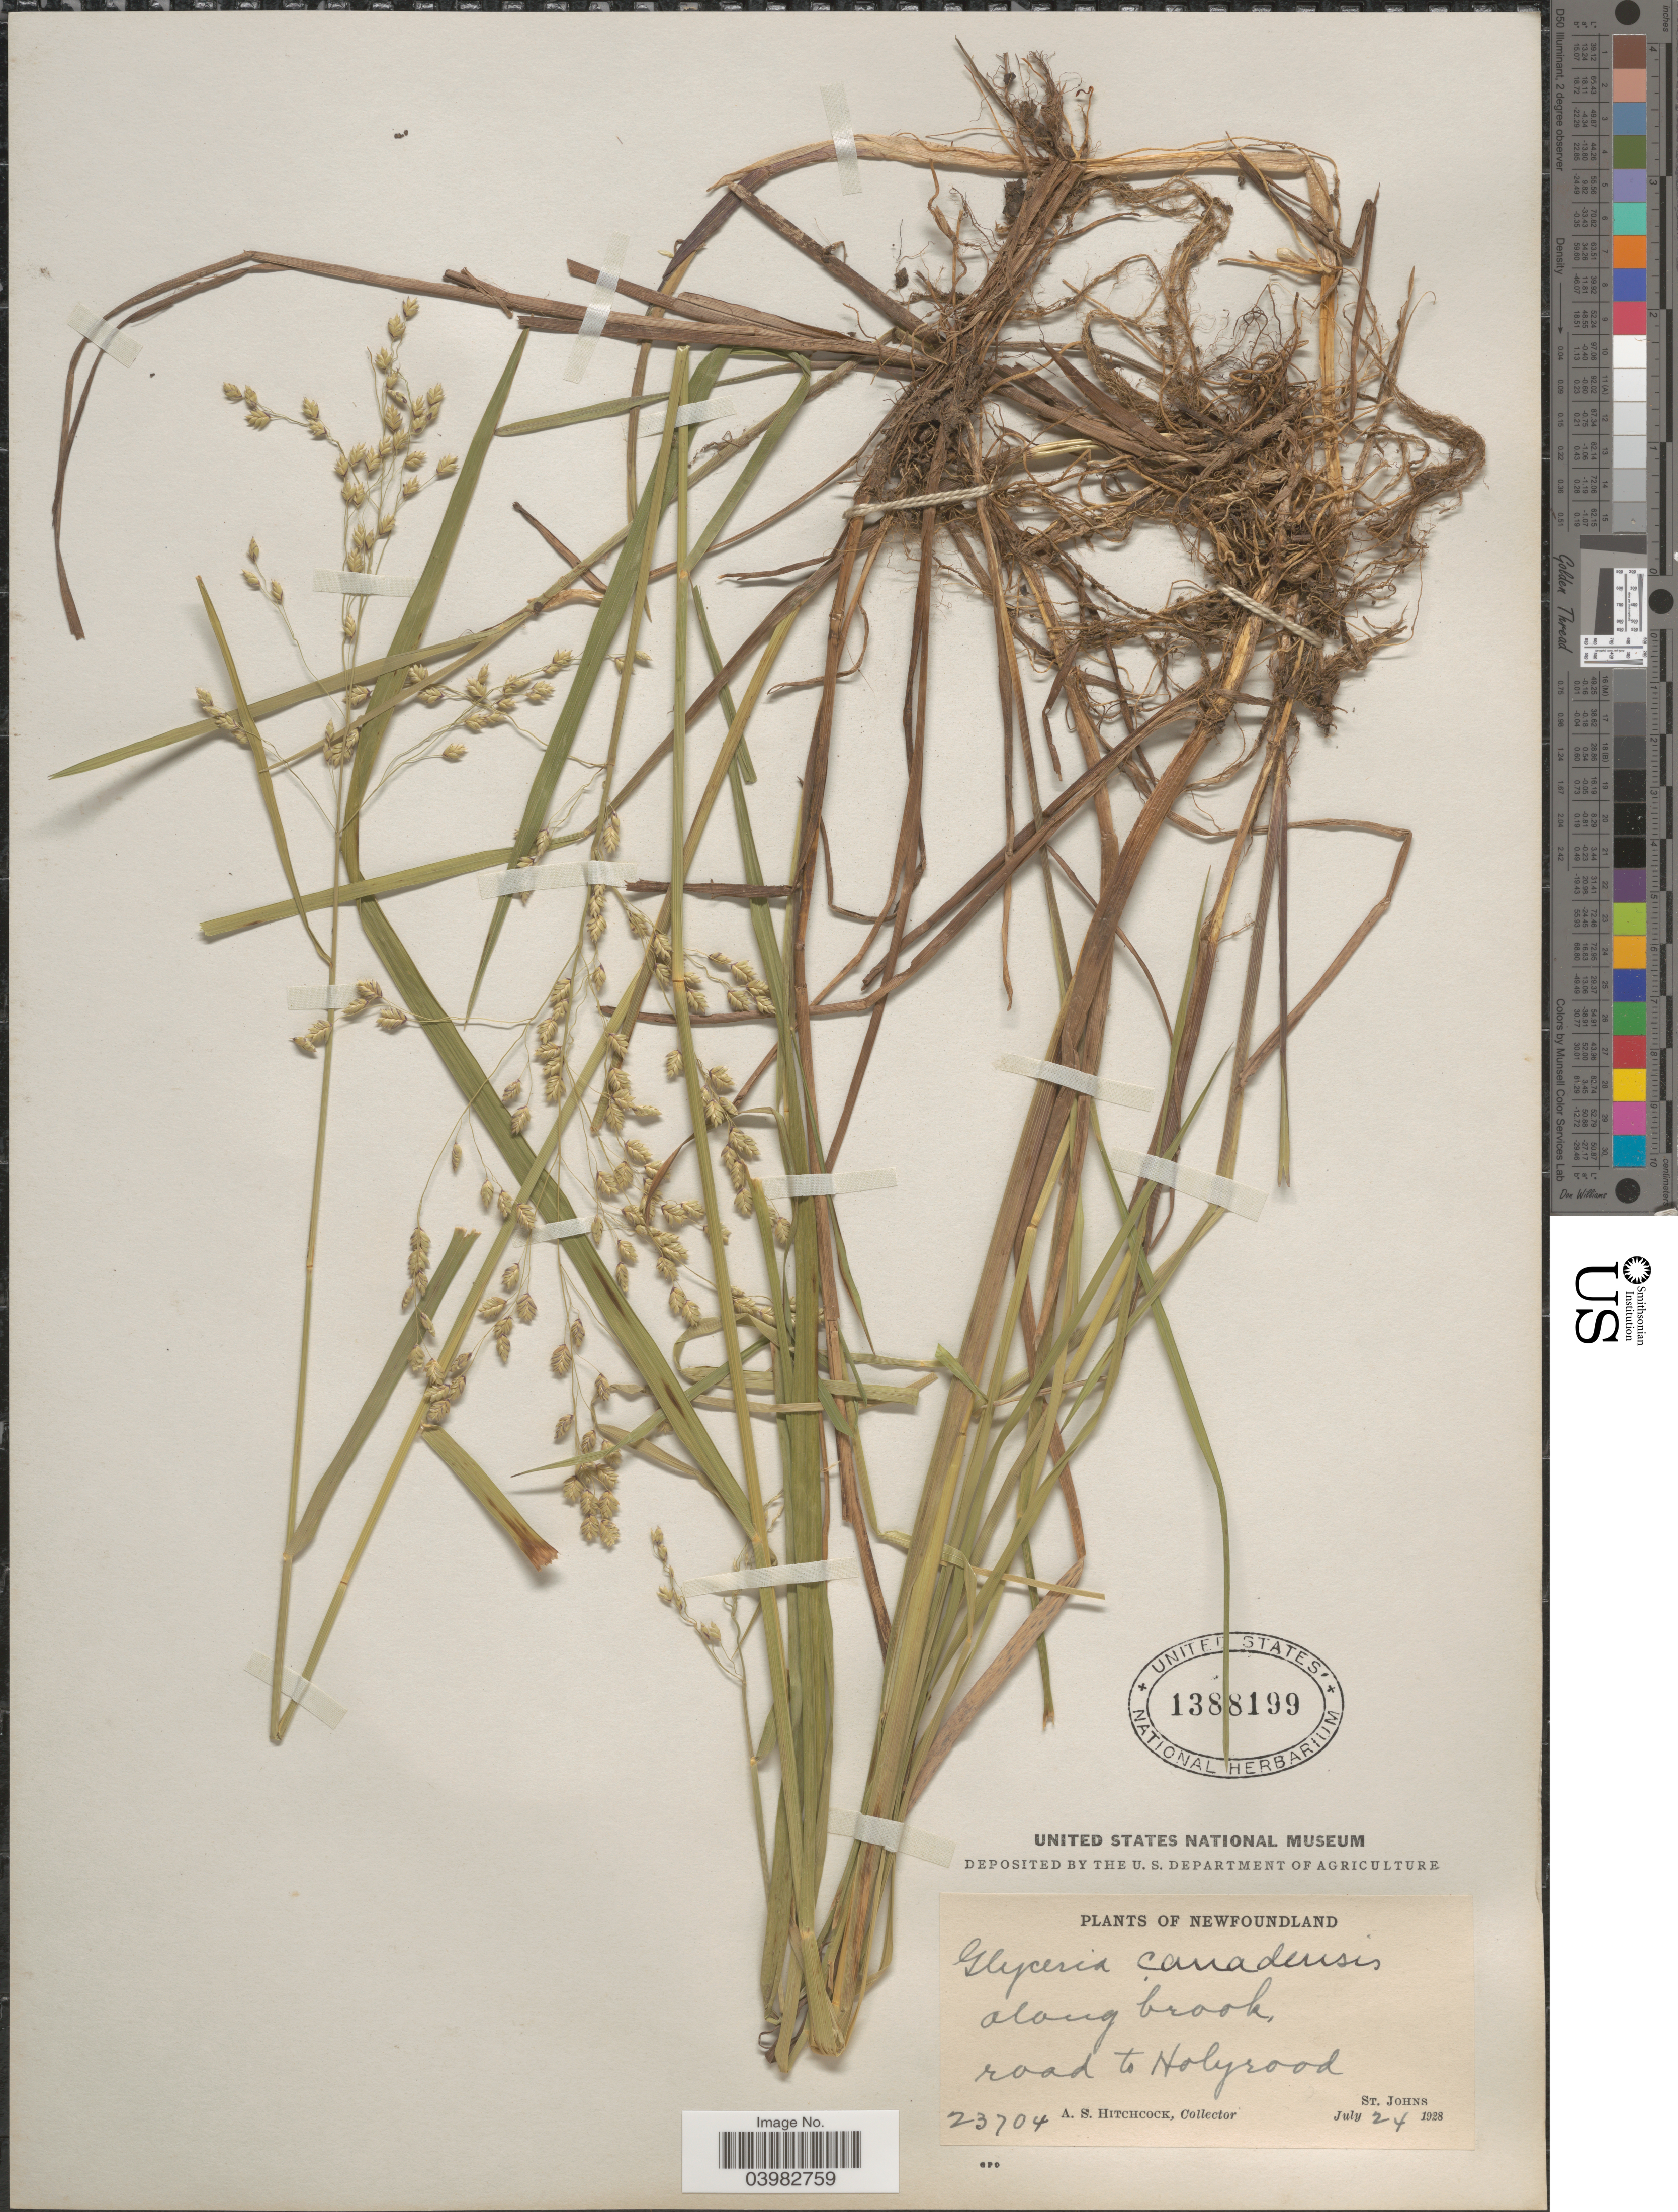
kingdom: Plantae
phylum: Tracheophyta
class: Liliopsida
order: Poales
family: Poaceae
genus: Glyceria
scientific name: Glyceria canadensis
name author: (Michx.) Trin.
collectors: A. S. Hitchcock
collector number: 23704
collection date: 1928-07-24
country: Canada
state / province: Newfoundland and Labrador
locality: Road to Holyrood. St. Johns.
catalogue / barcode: US 1388199